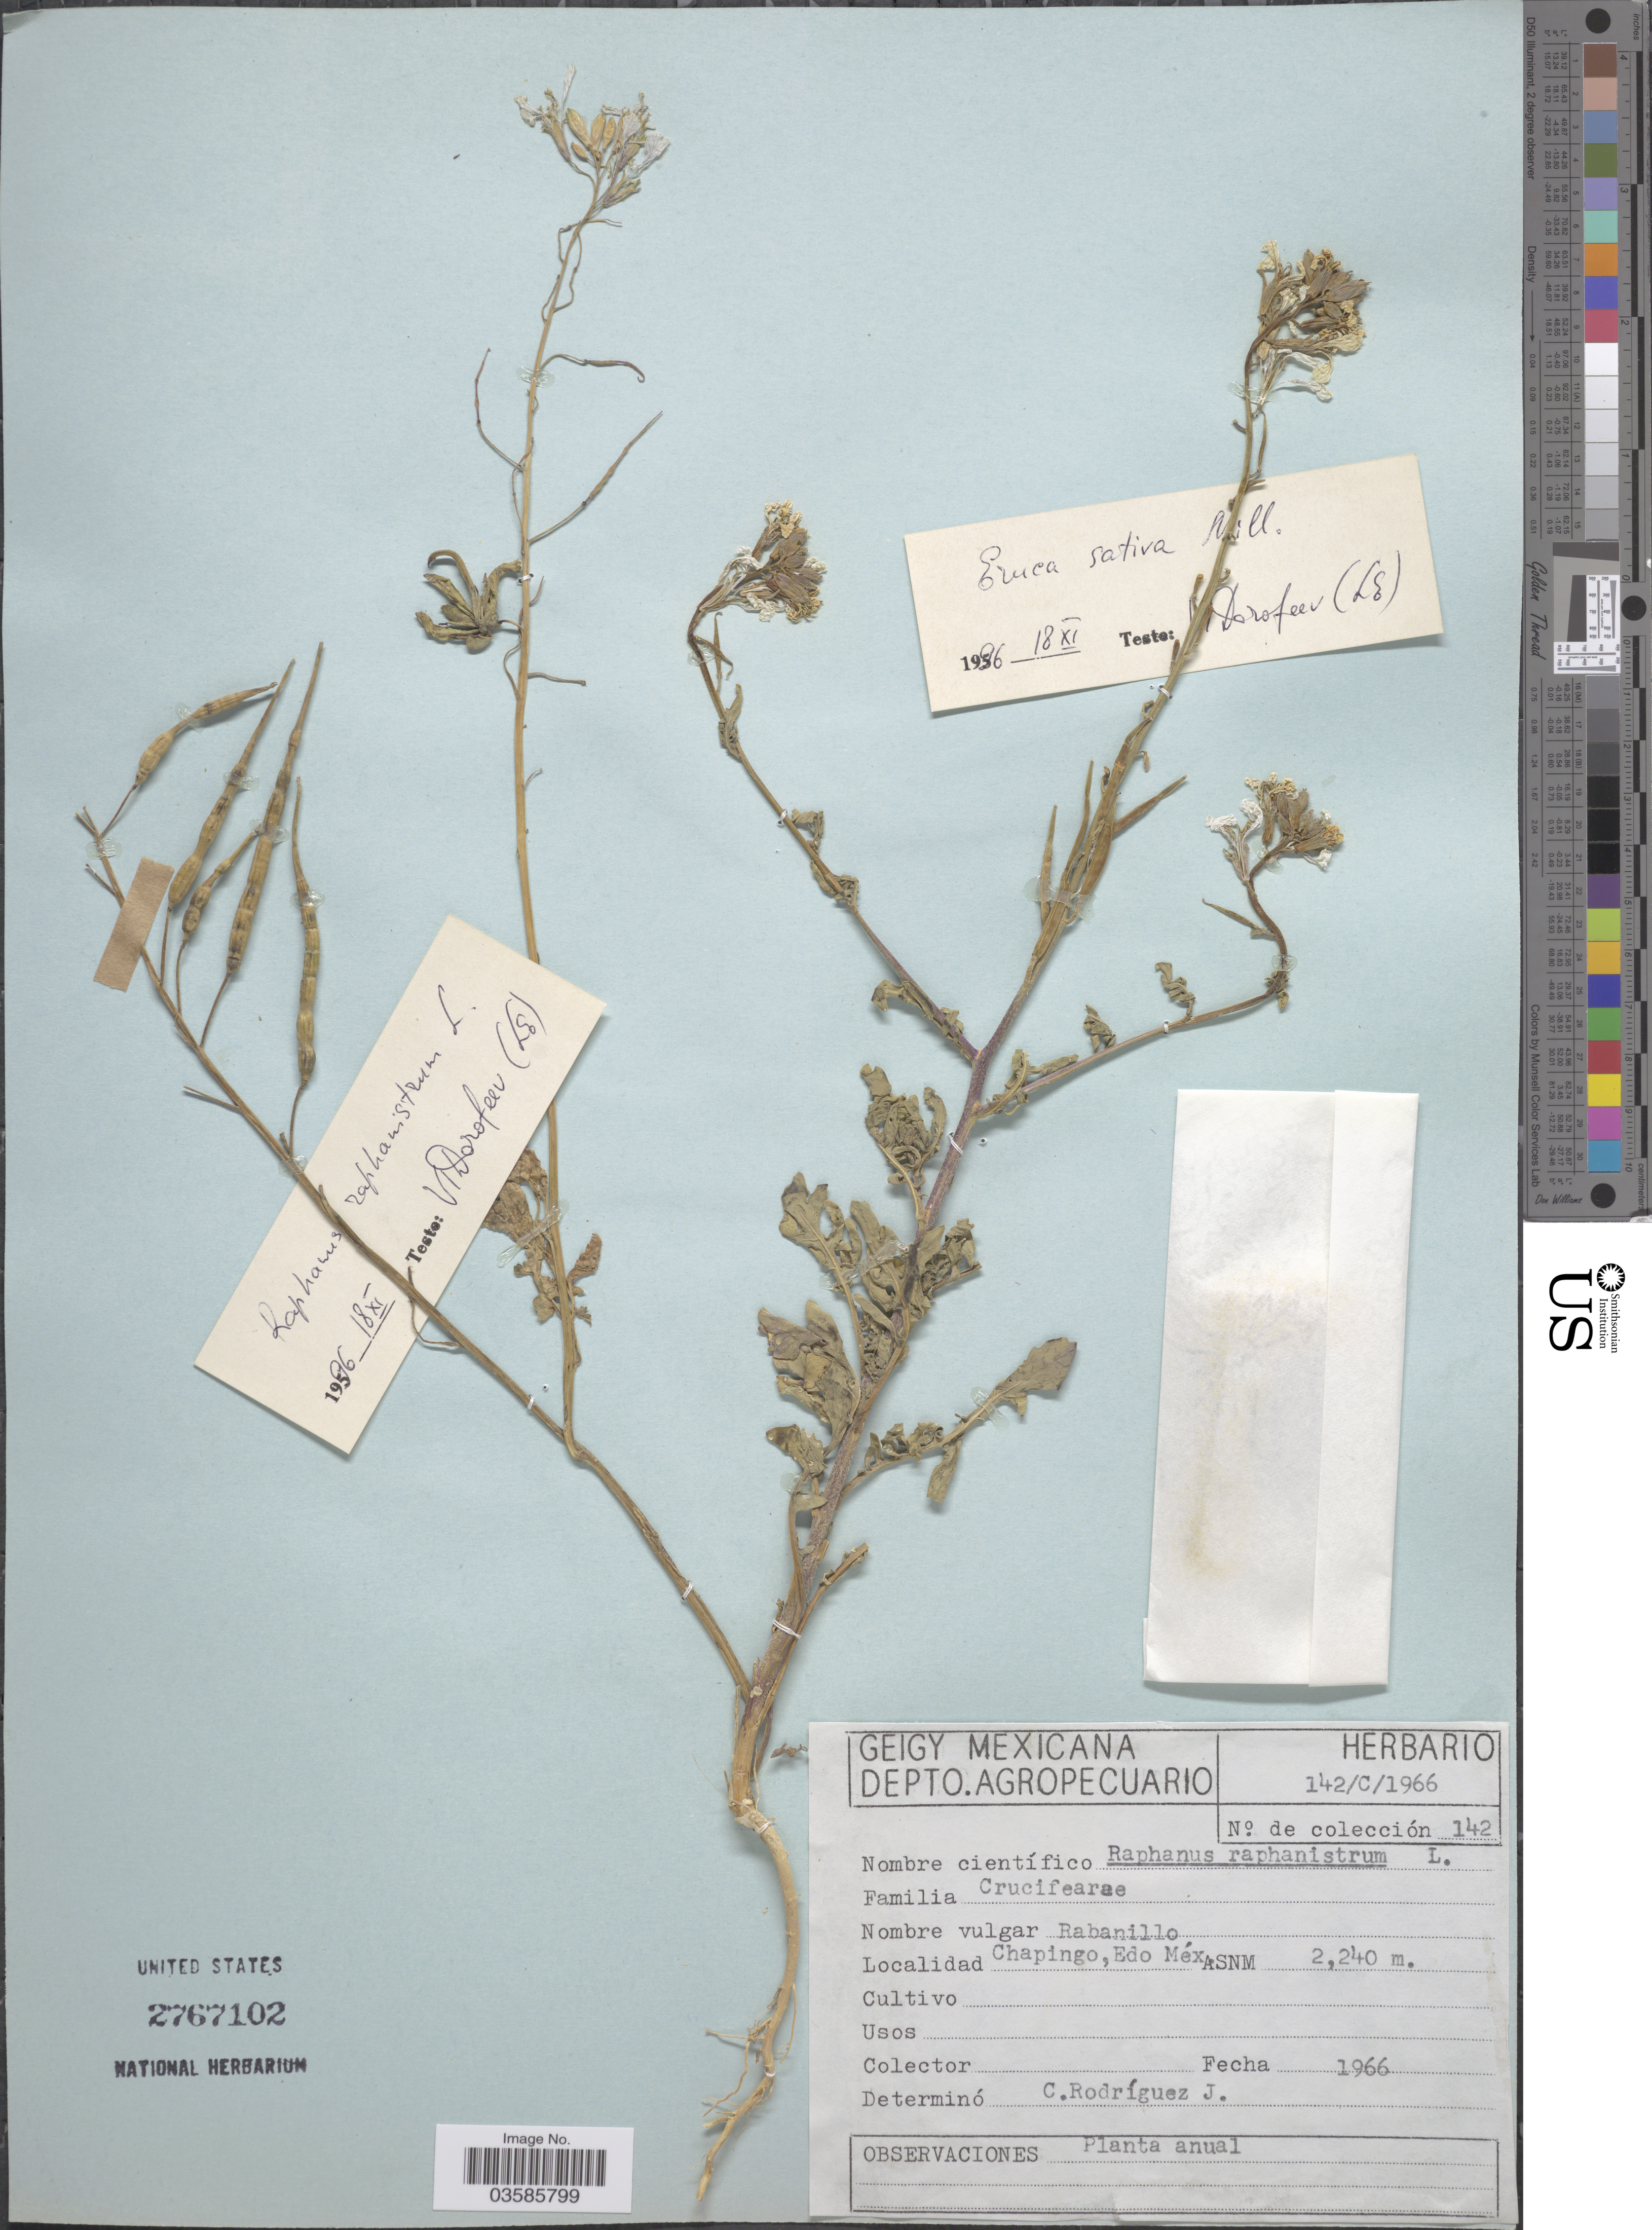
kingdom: Plantae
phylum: Tracheophyta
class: Magnoliopsida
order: Brassicales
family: Brassicaceae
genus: Raphanus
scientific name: Raphanus raphanistrum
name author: L.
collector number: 142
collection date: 1966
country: Mexico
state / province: México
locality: Chapingo.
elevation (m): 2240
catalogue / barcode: US 2767102